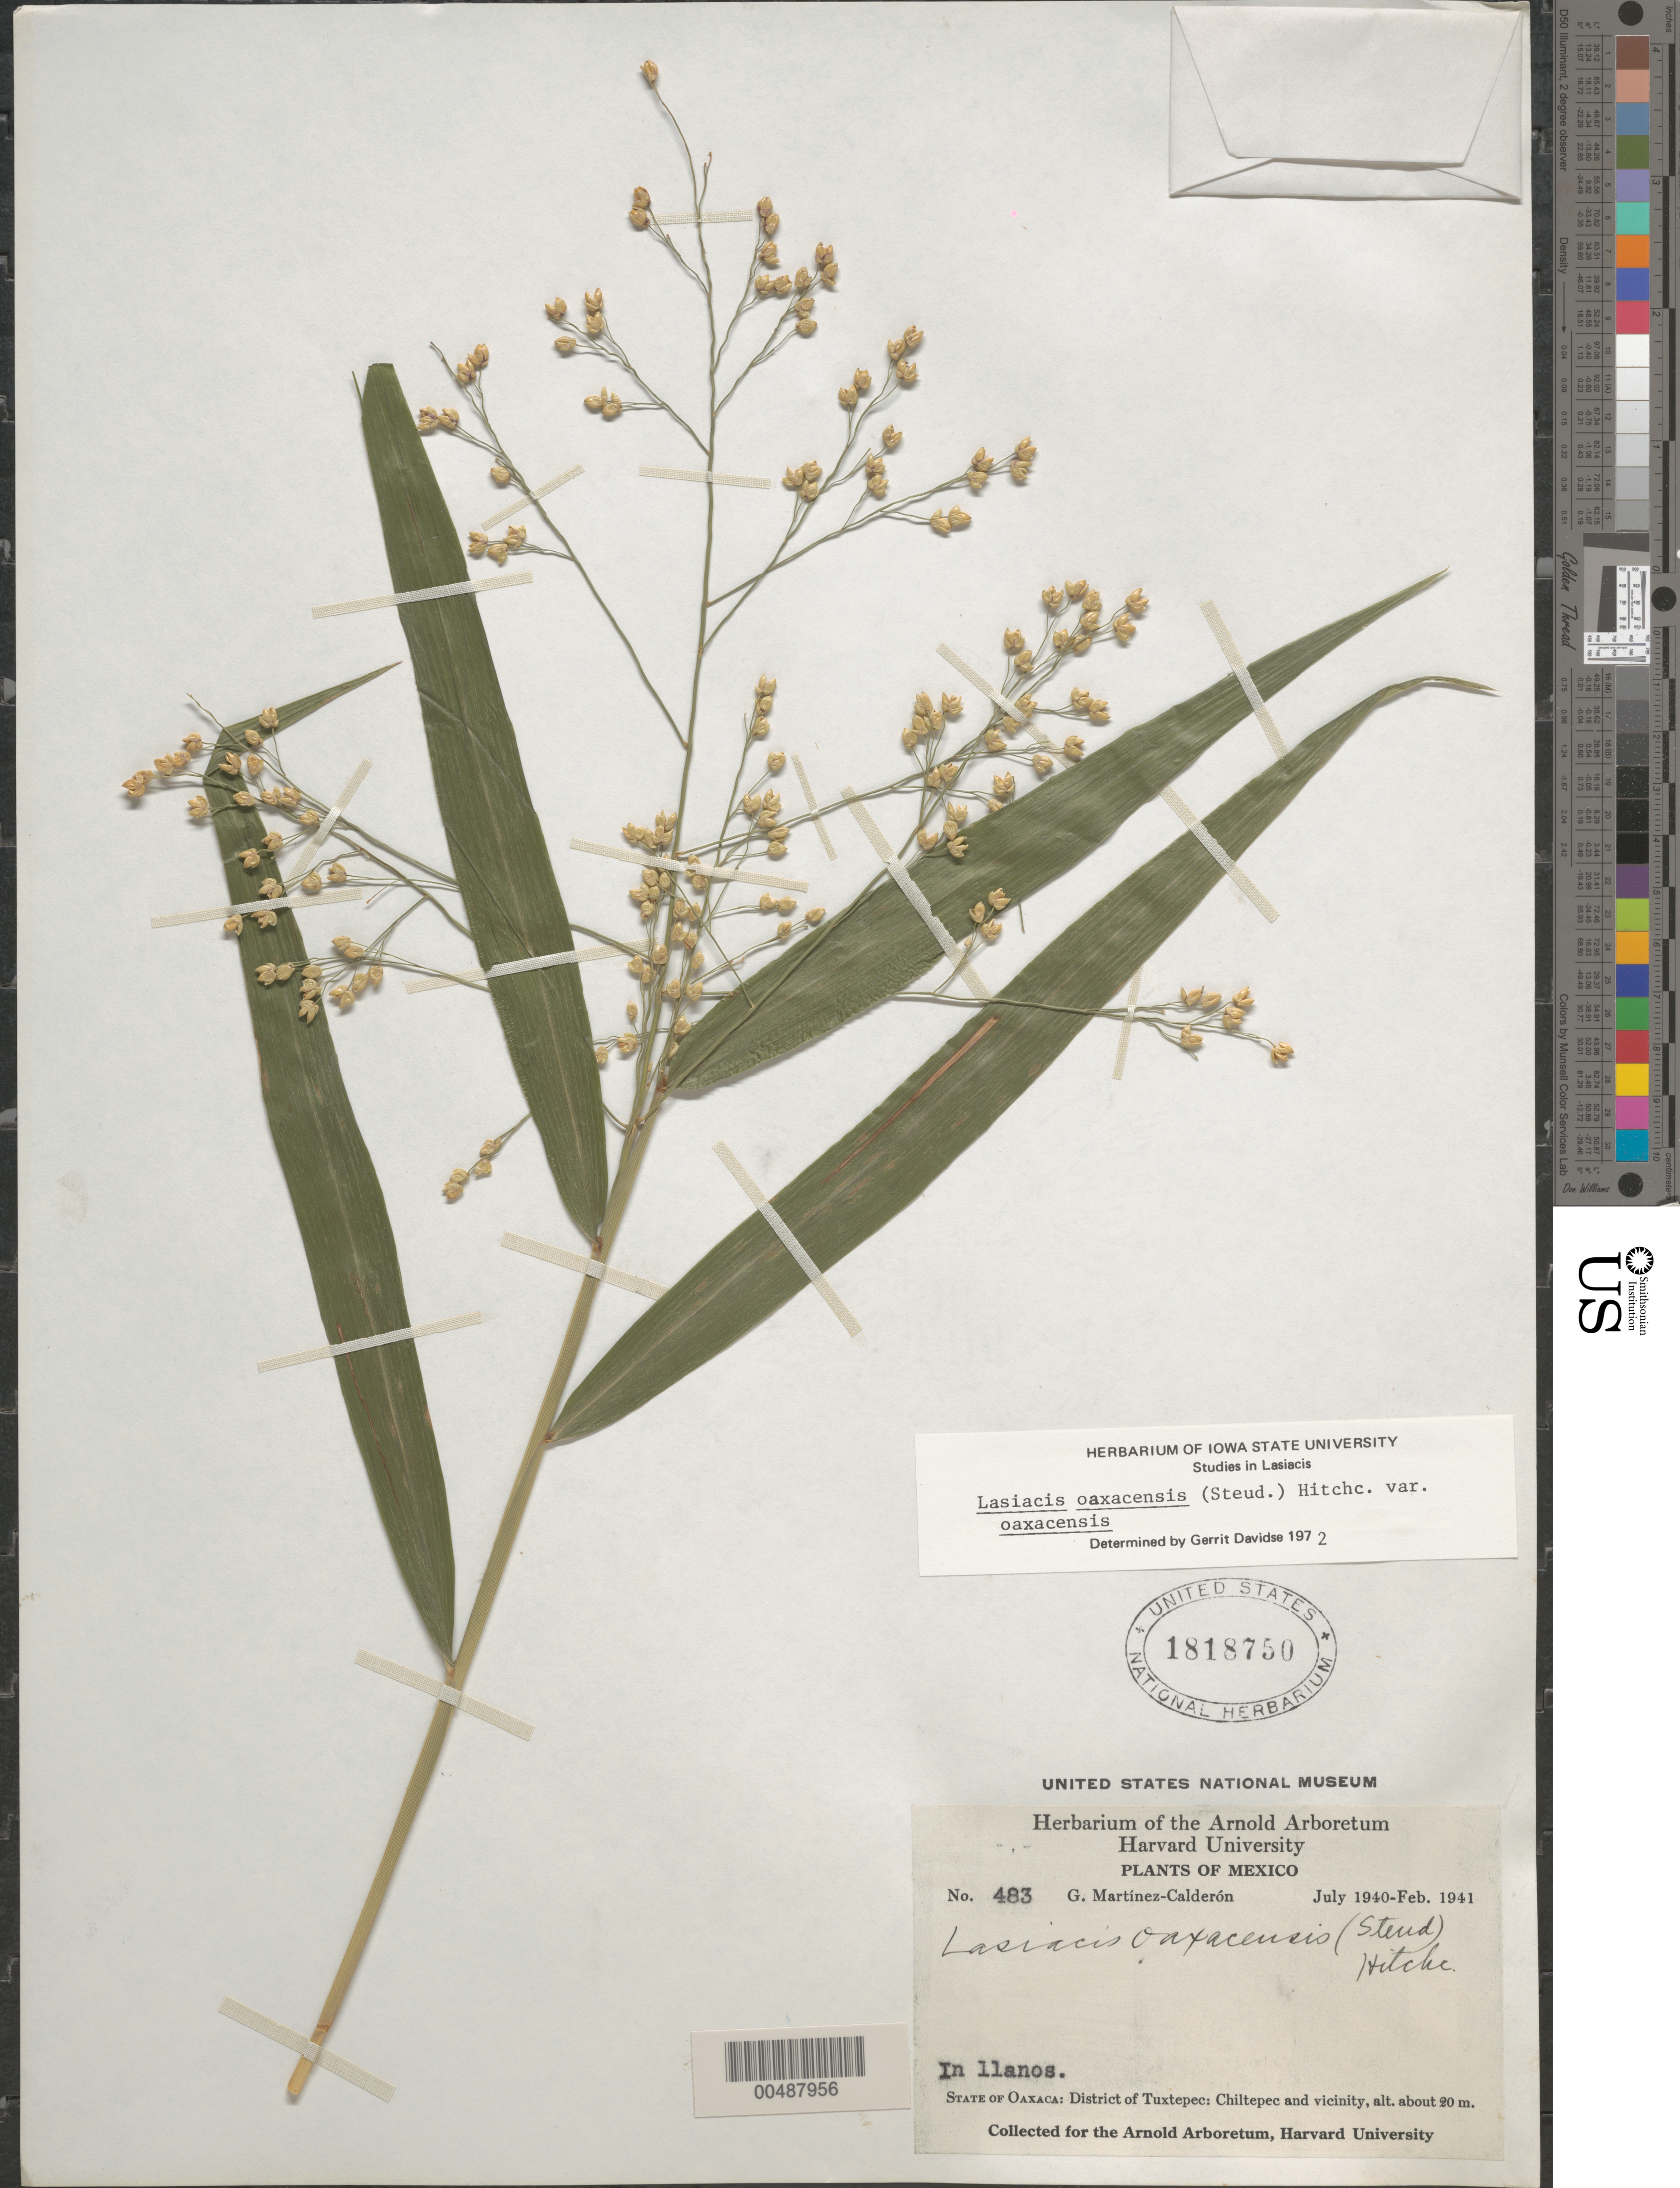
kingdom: Plantae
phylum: Tracheophyta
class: Liliopsida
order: Poales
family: Poaceae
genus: Lasiacis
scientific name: Lasiacis oaxacensis var. maxonii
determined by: Davidse, Gerrit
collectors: G. Martínez Calderón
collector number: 483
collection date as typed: Jul 1940 to Feb 1941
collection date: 1940-07/1941-02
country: Mexico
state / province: Oaxaca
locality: Dist of Tuxtepec: Chiltepec & vicinity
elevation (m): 20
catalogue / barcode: US 1818750